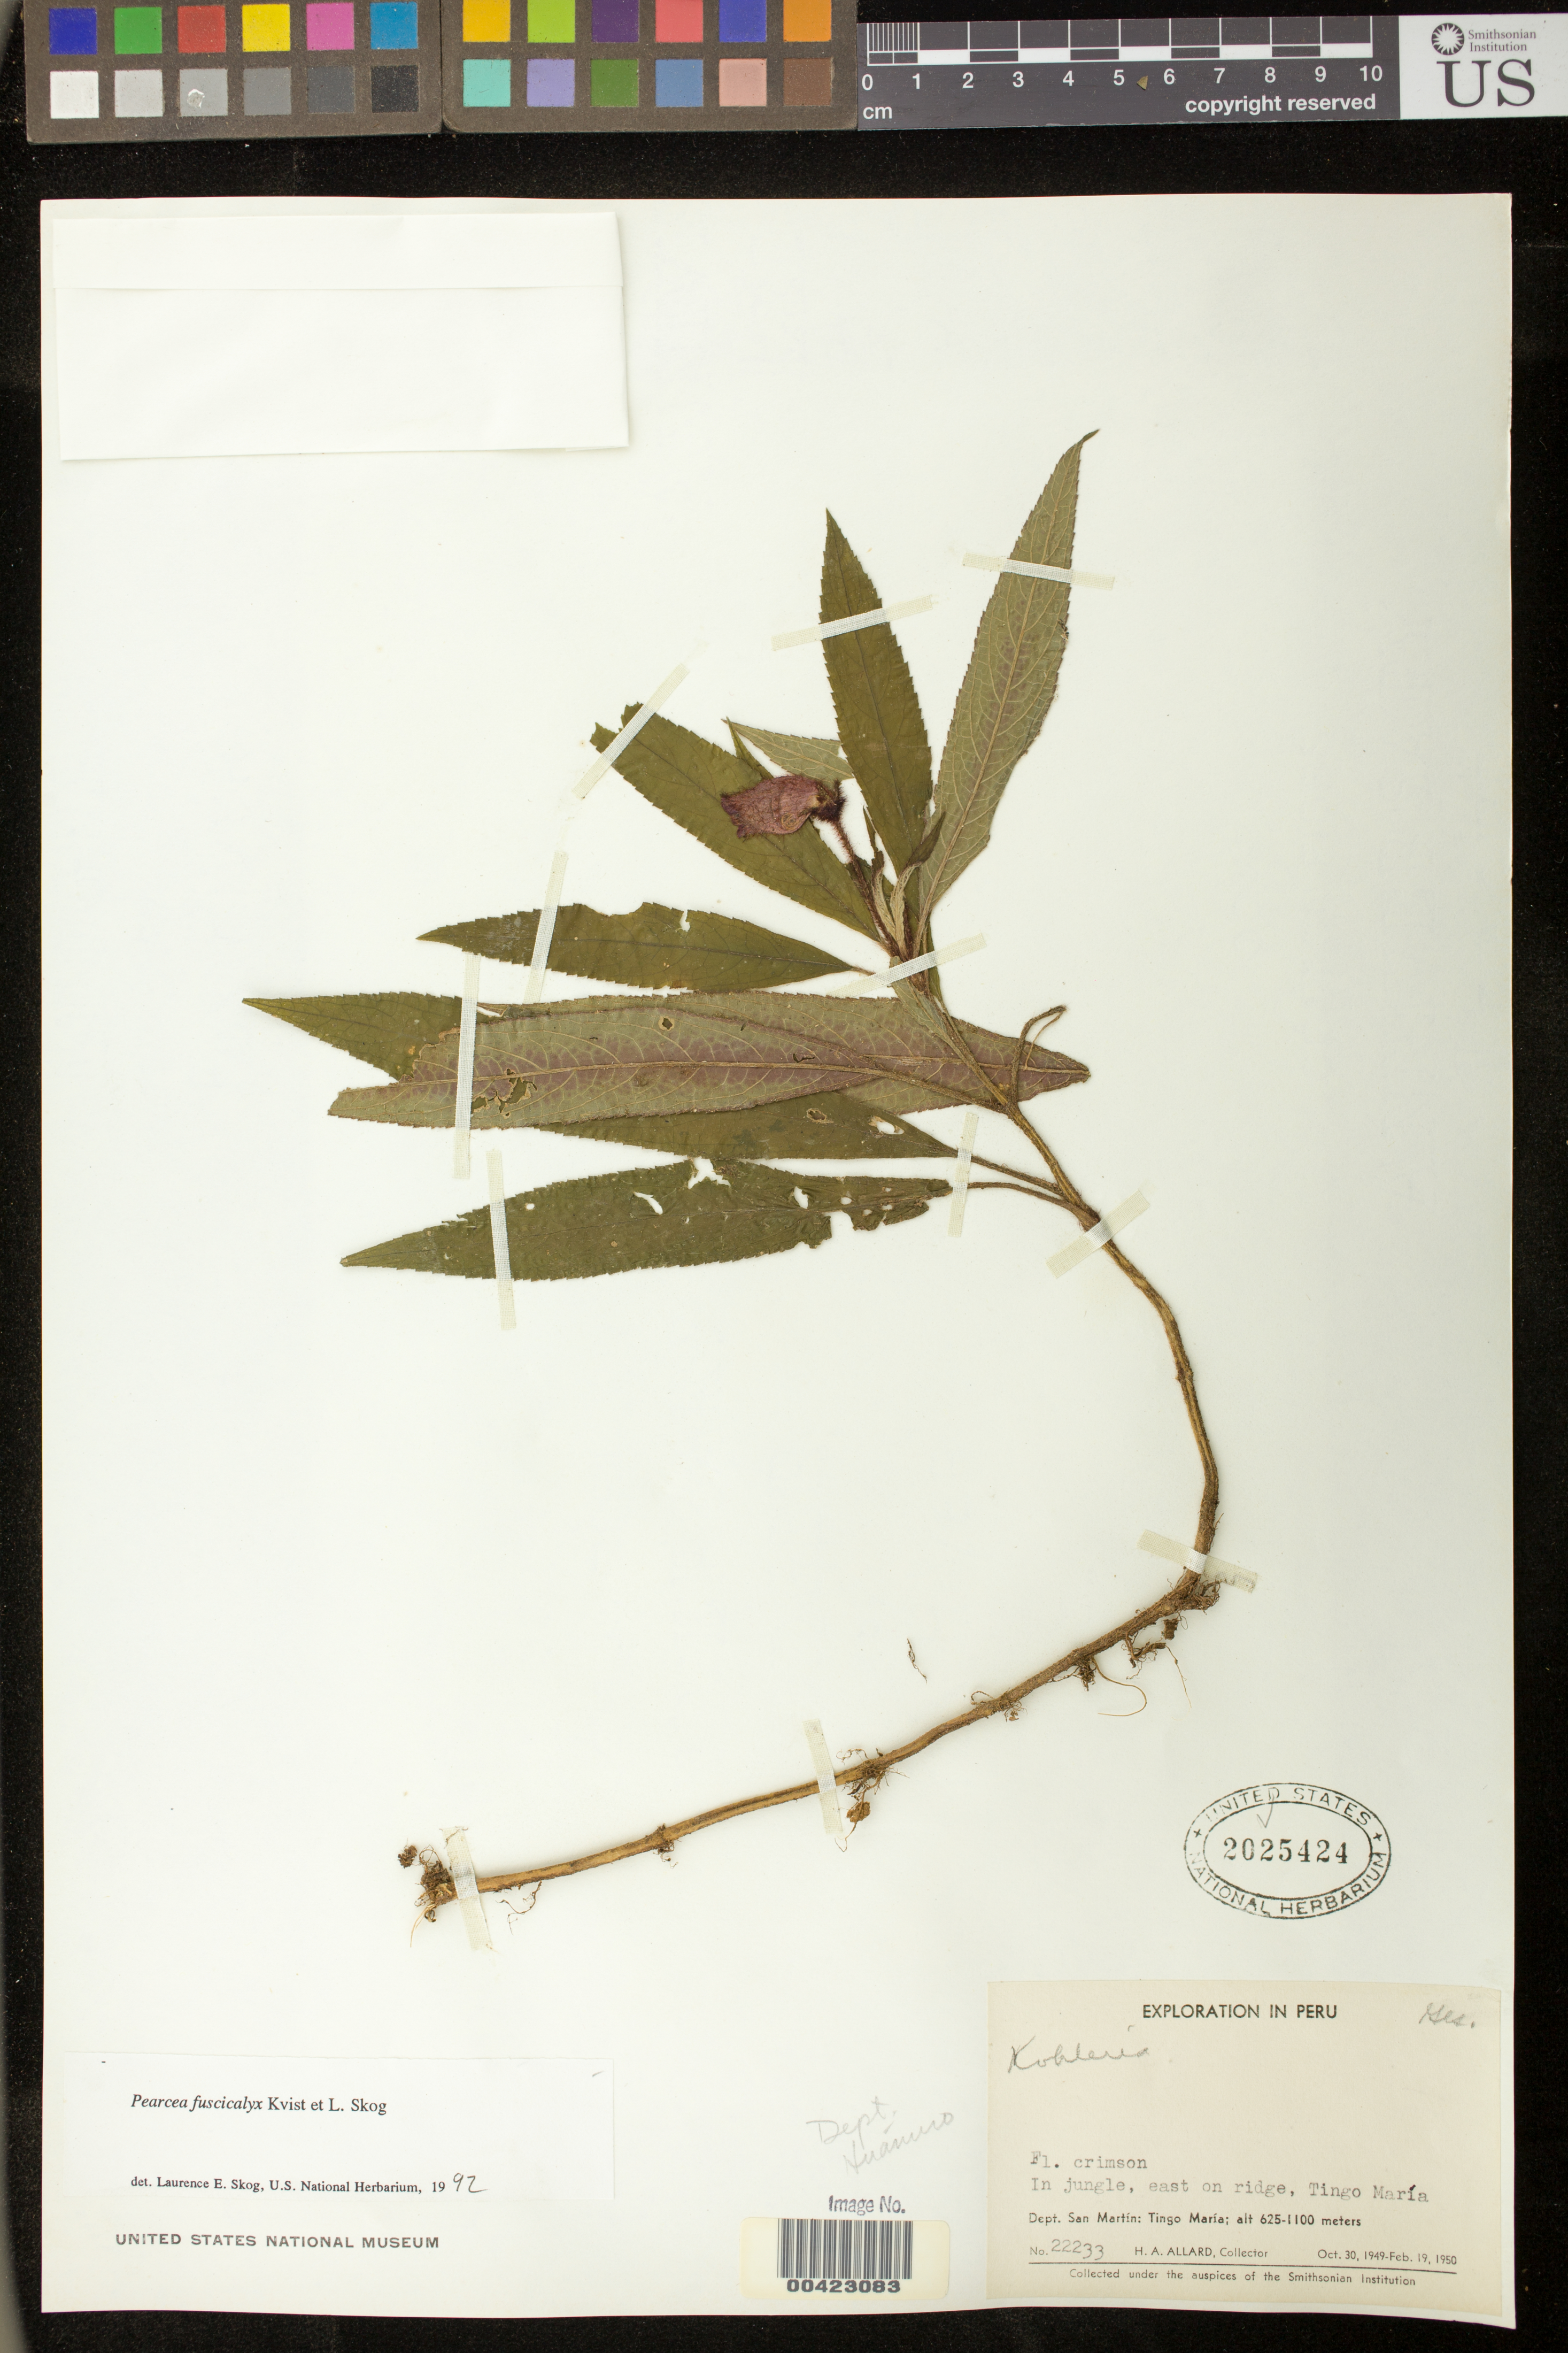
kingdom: Plantae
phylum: Tracheophyta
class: Magnoliopsida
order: Lamiales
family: Gesneriaceae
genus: Pearcea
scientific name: Pearcea fuscicalyx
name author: L.P. Kvist & L.E. Skog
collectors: H. A. Allard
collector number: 22233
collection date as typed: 1949-50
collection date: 1949/1950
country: Peru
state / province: Huánuco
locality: Tingo Maria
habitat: in jungle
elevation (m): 625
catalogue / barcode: US 2025424